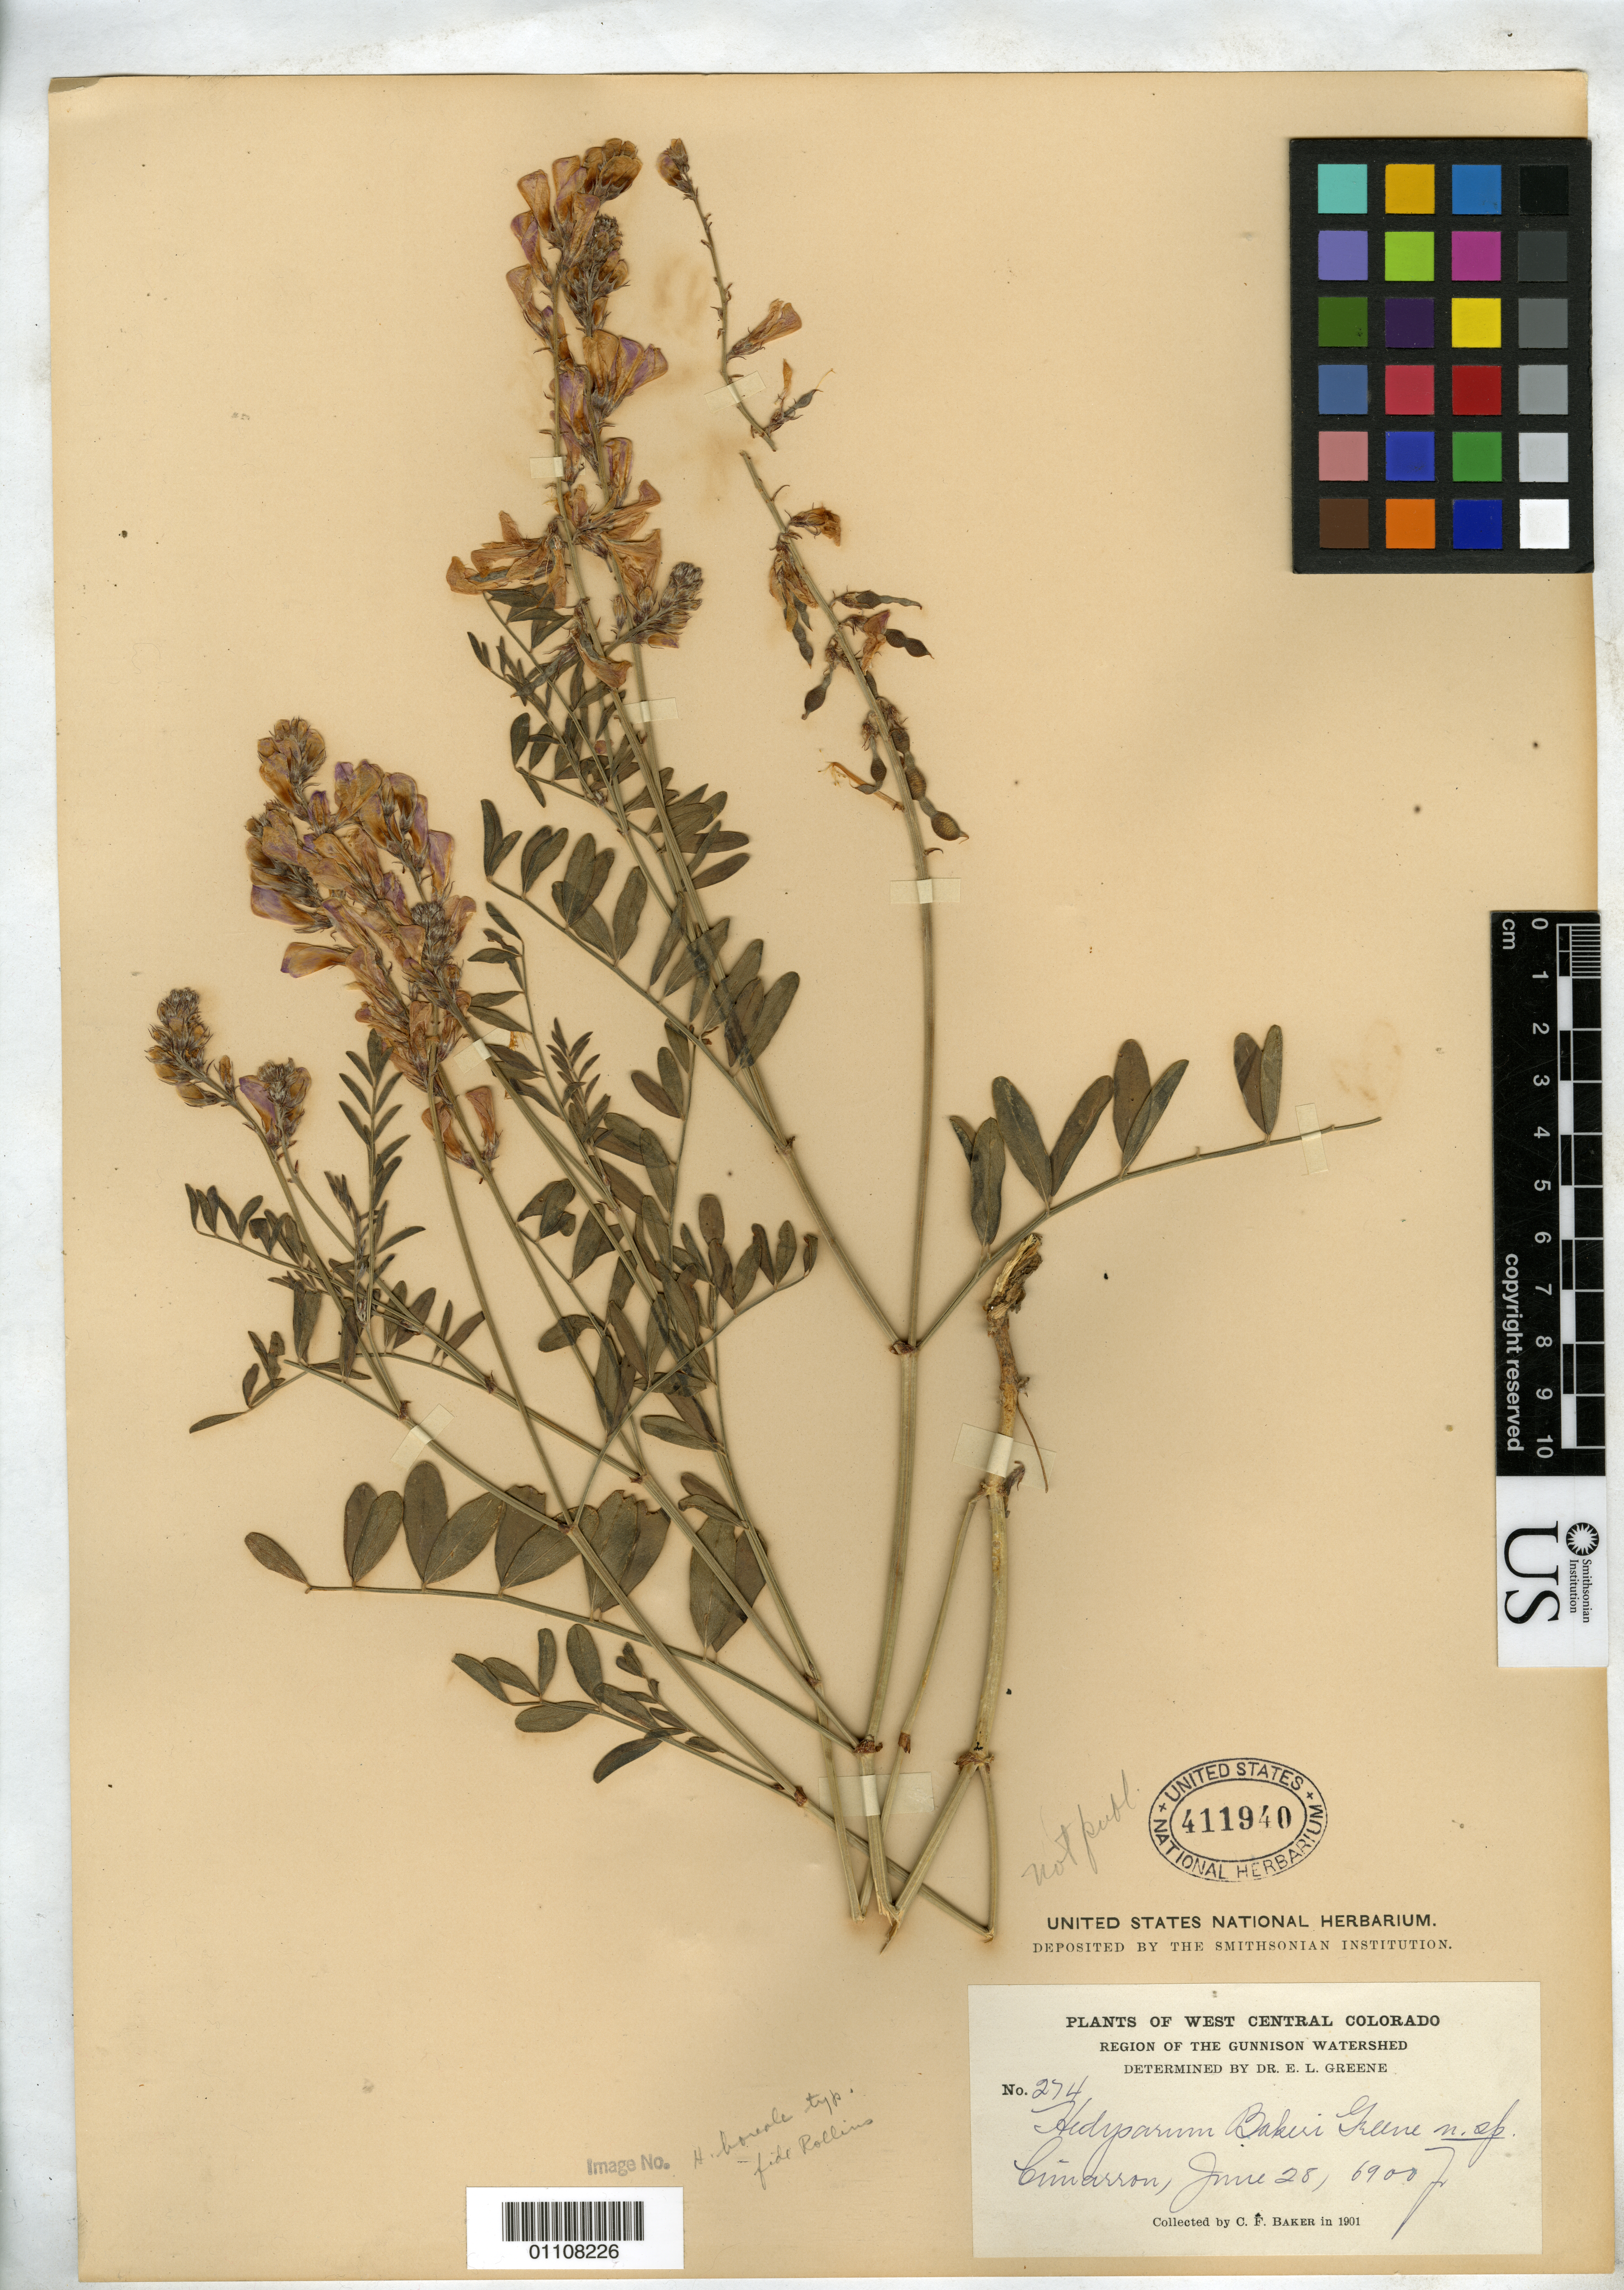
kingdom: Plantae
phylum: Tracheophyta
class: Magnoliopsida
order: Fabales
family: Fabaceae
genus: Hedysarum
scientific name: Hedysarum boreale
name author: Nutt.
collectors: C. F. Baker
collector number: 274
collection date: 1901-06-28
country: United States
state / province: Colorado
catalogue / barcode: US 411940